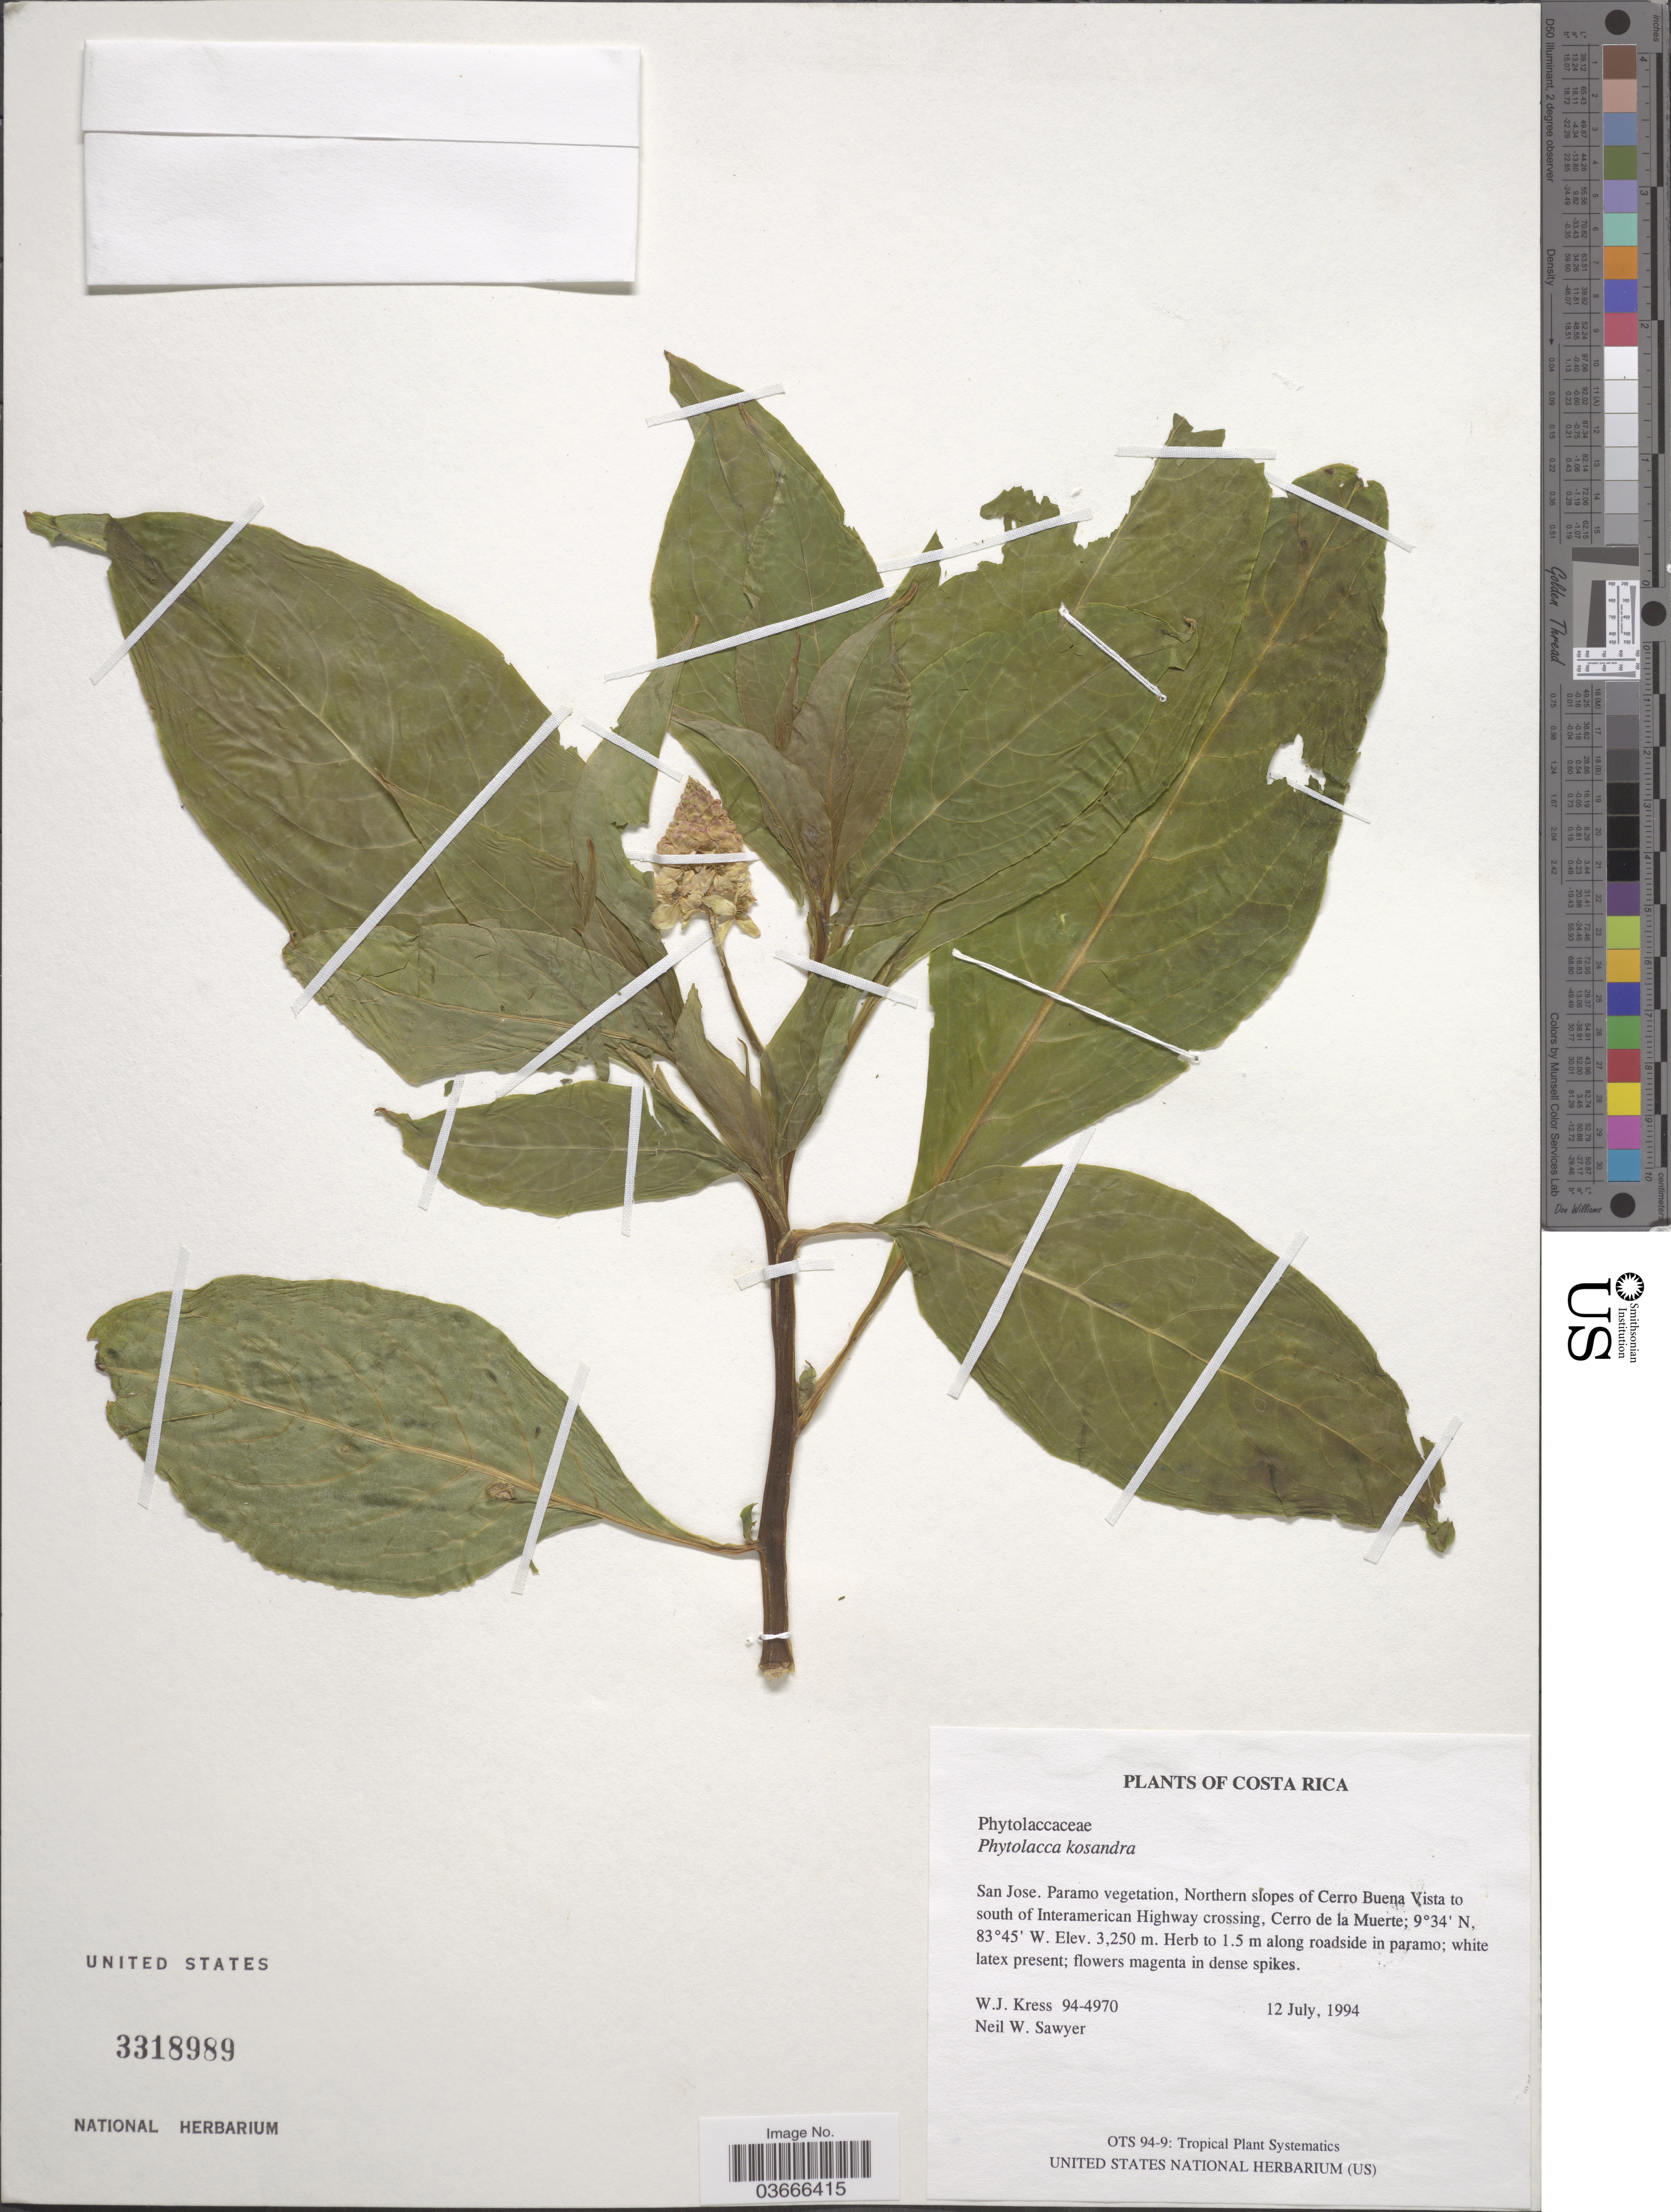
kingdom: Plantae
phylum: Tracheophyta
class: Magnoliopsida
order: Caryophyllales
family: Phytolaccaceae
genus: Phytolacca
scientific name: Phytolacca icosandra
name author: L.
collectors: W. J. Kress & N. W. Sawyer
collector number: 94-4970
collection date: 1994-07-12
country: Costa Rica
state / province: San José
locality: Paramo vegetation, Northern slopes of Cerro Buena Vista to south of Interamerican Highway crossing, Cerro de la Muerte.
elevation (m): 3250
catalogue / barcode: US 3318989